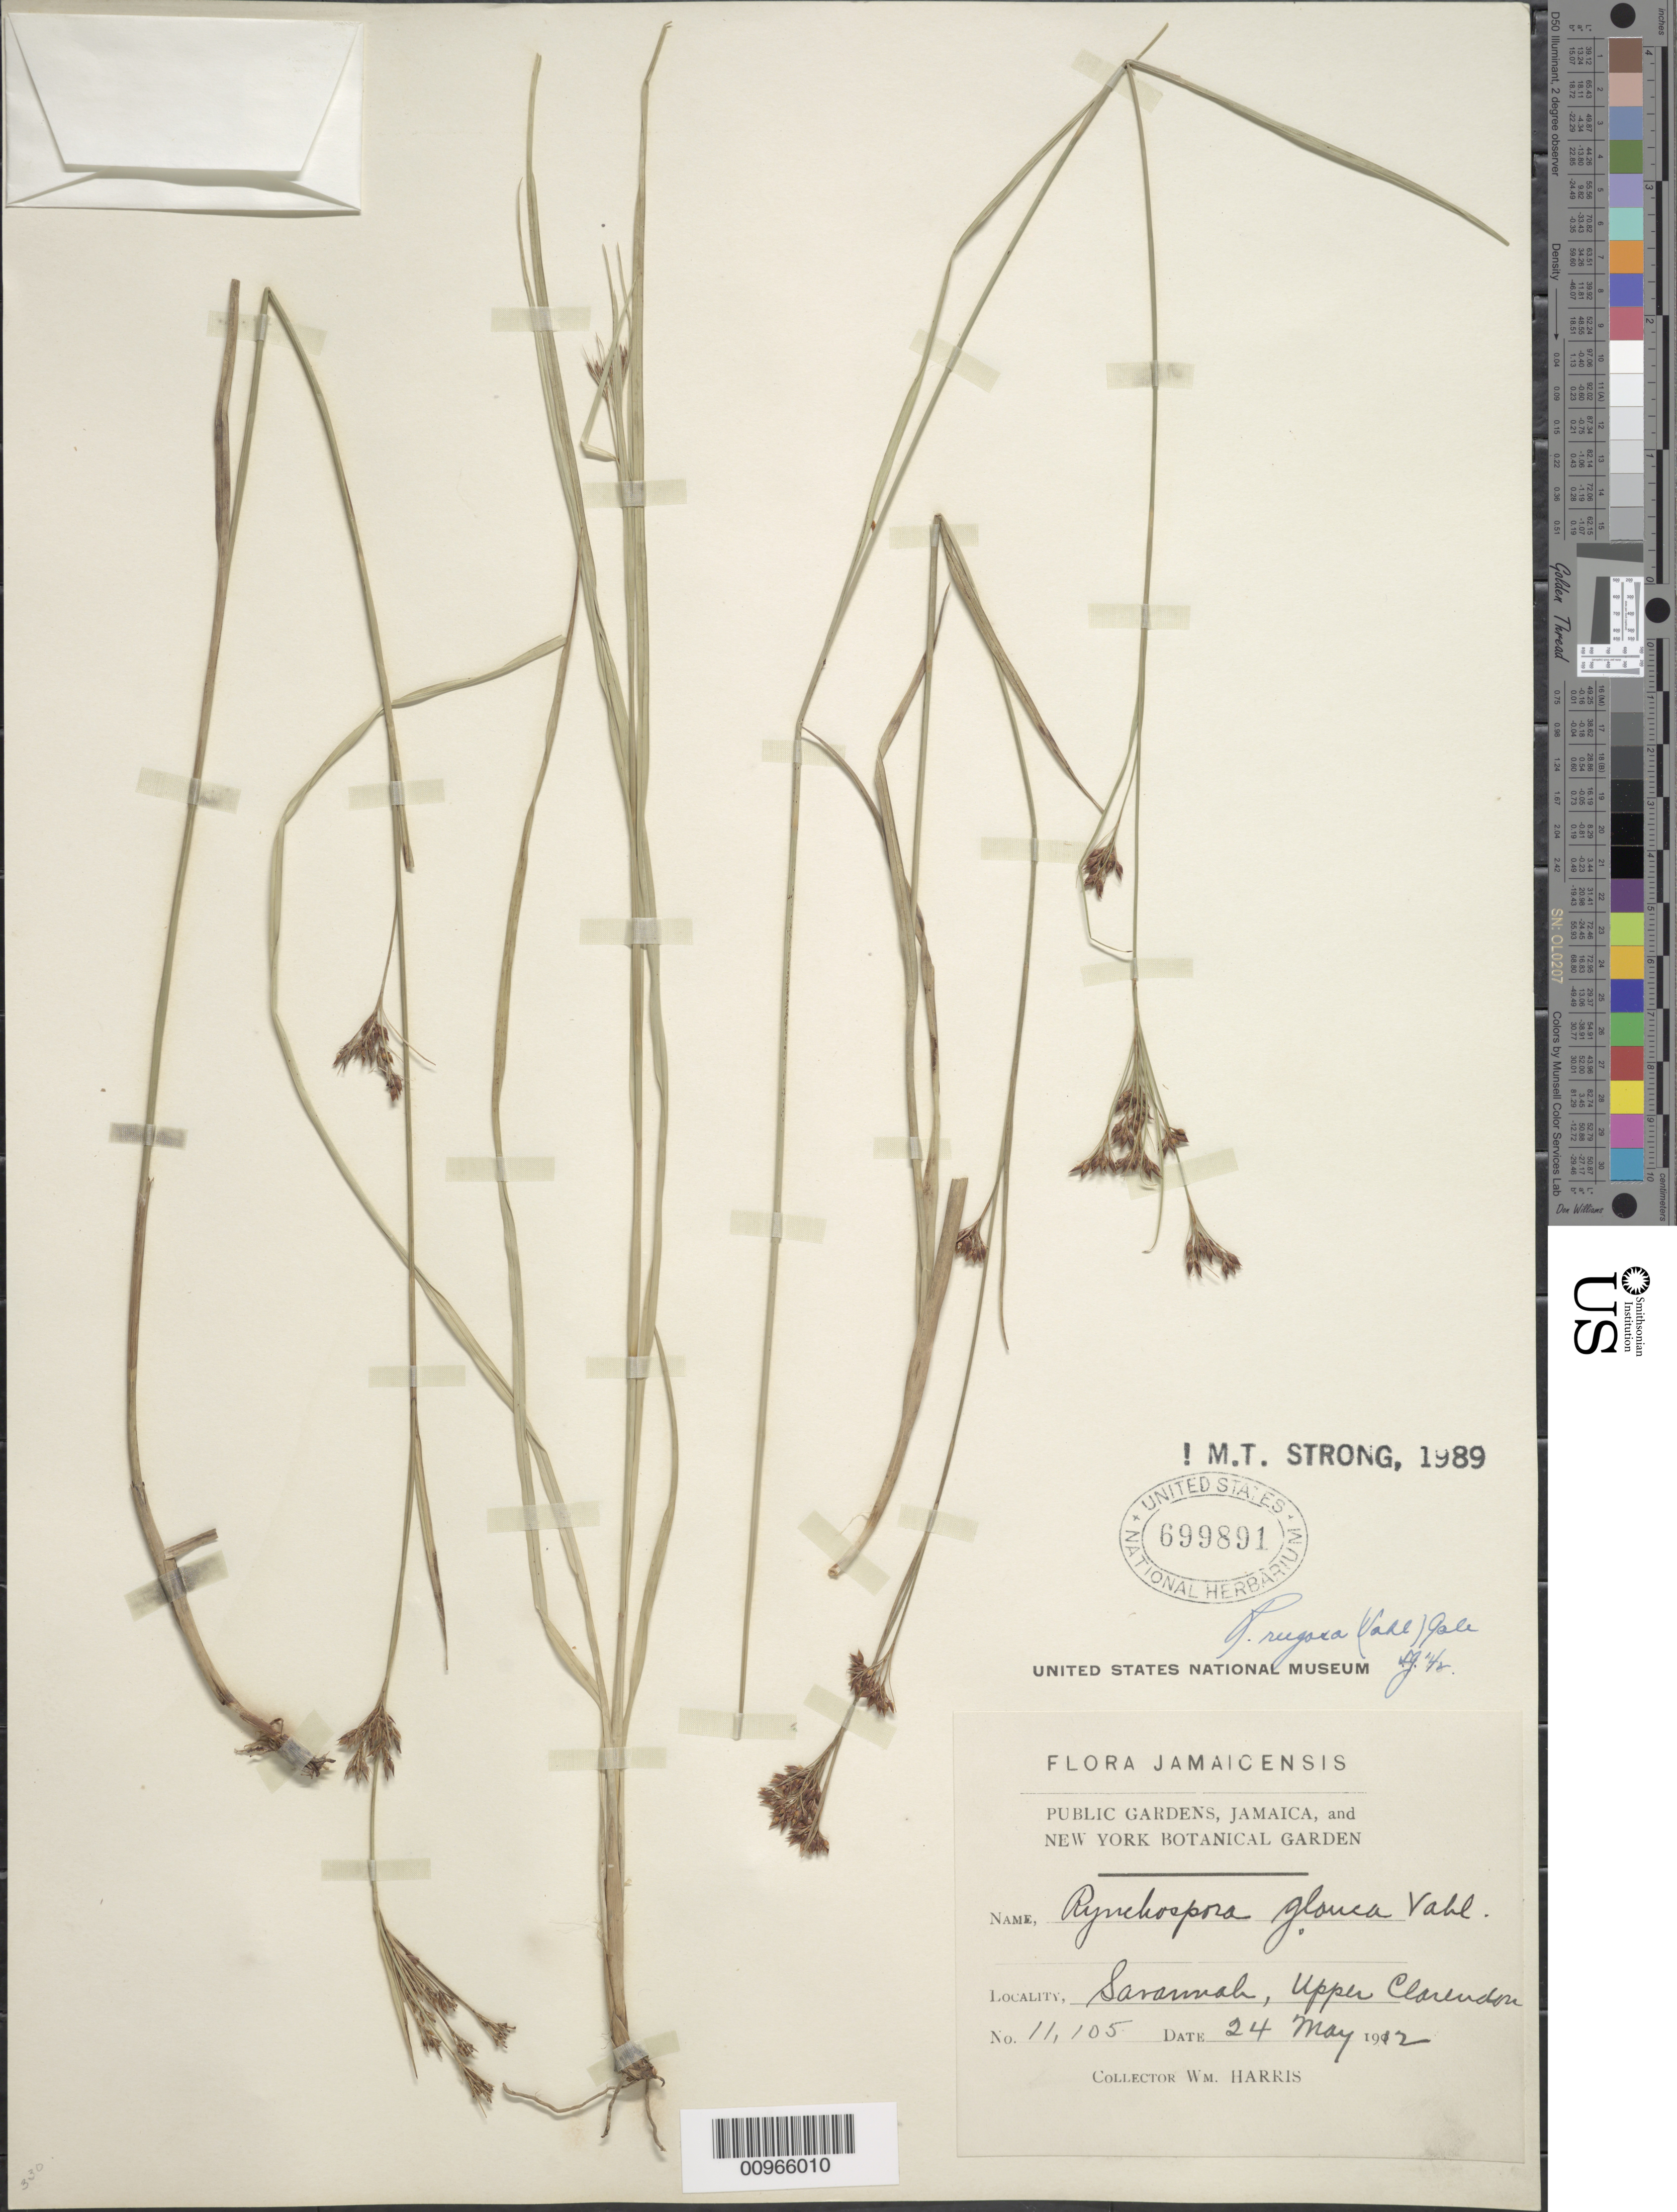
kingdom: Plantae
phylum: Tracheophyta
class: Liliopsida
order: Poales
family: Cyperaceae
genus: Rhynchospora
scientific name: Rhynchospora rugosa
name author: (Vahl) Gale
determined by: Strong, M. T., (US), Smithsonian Institution - National Museum of Natural History (UNITED STATES)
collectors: W. H. Harris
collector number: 11105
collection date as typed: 24 May 1912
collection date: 1912-05-24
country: Jamaica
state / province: Clarendon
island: Jamaica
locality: Upper Clarendon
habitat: Savannah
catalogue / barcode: US 699891